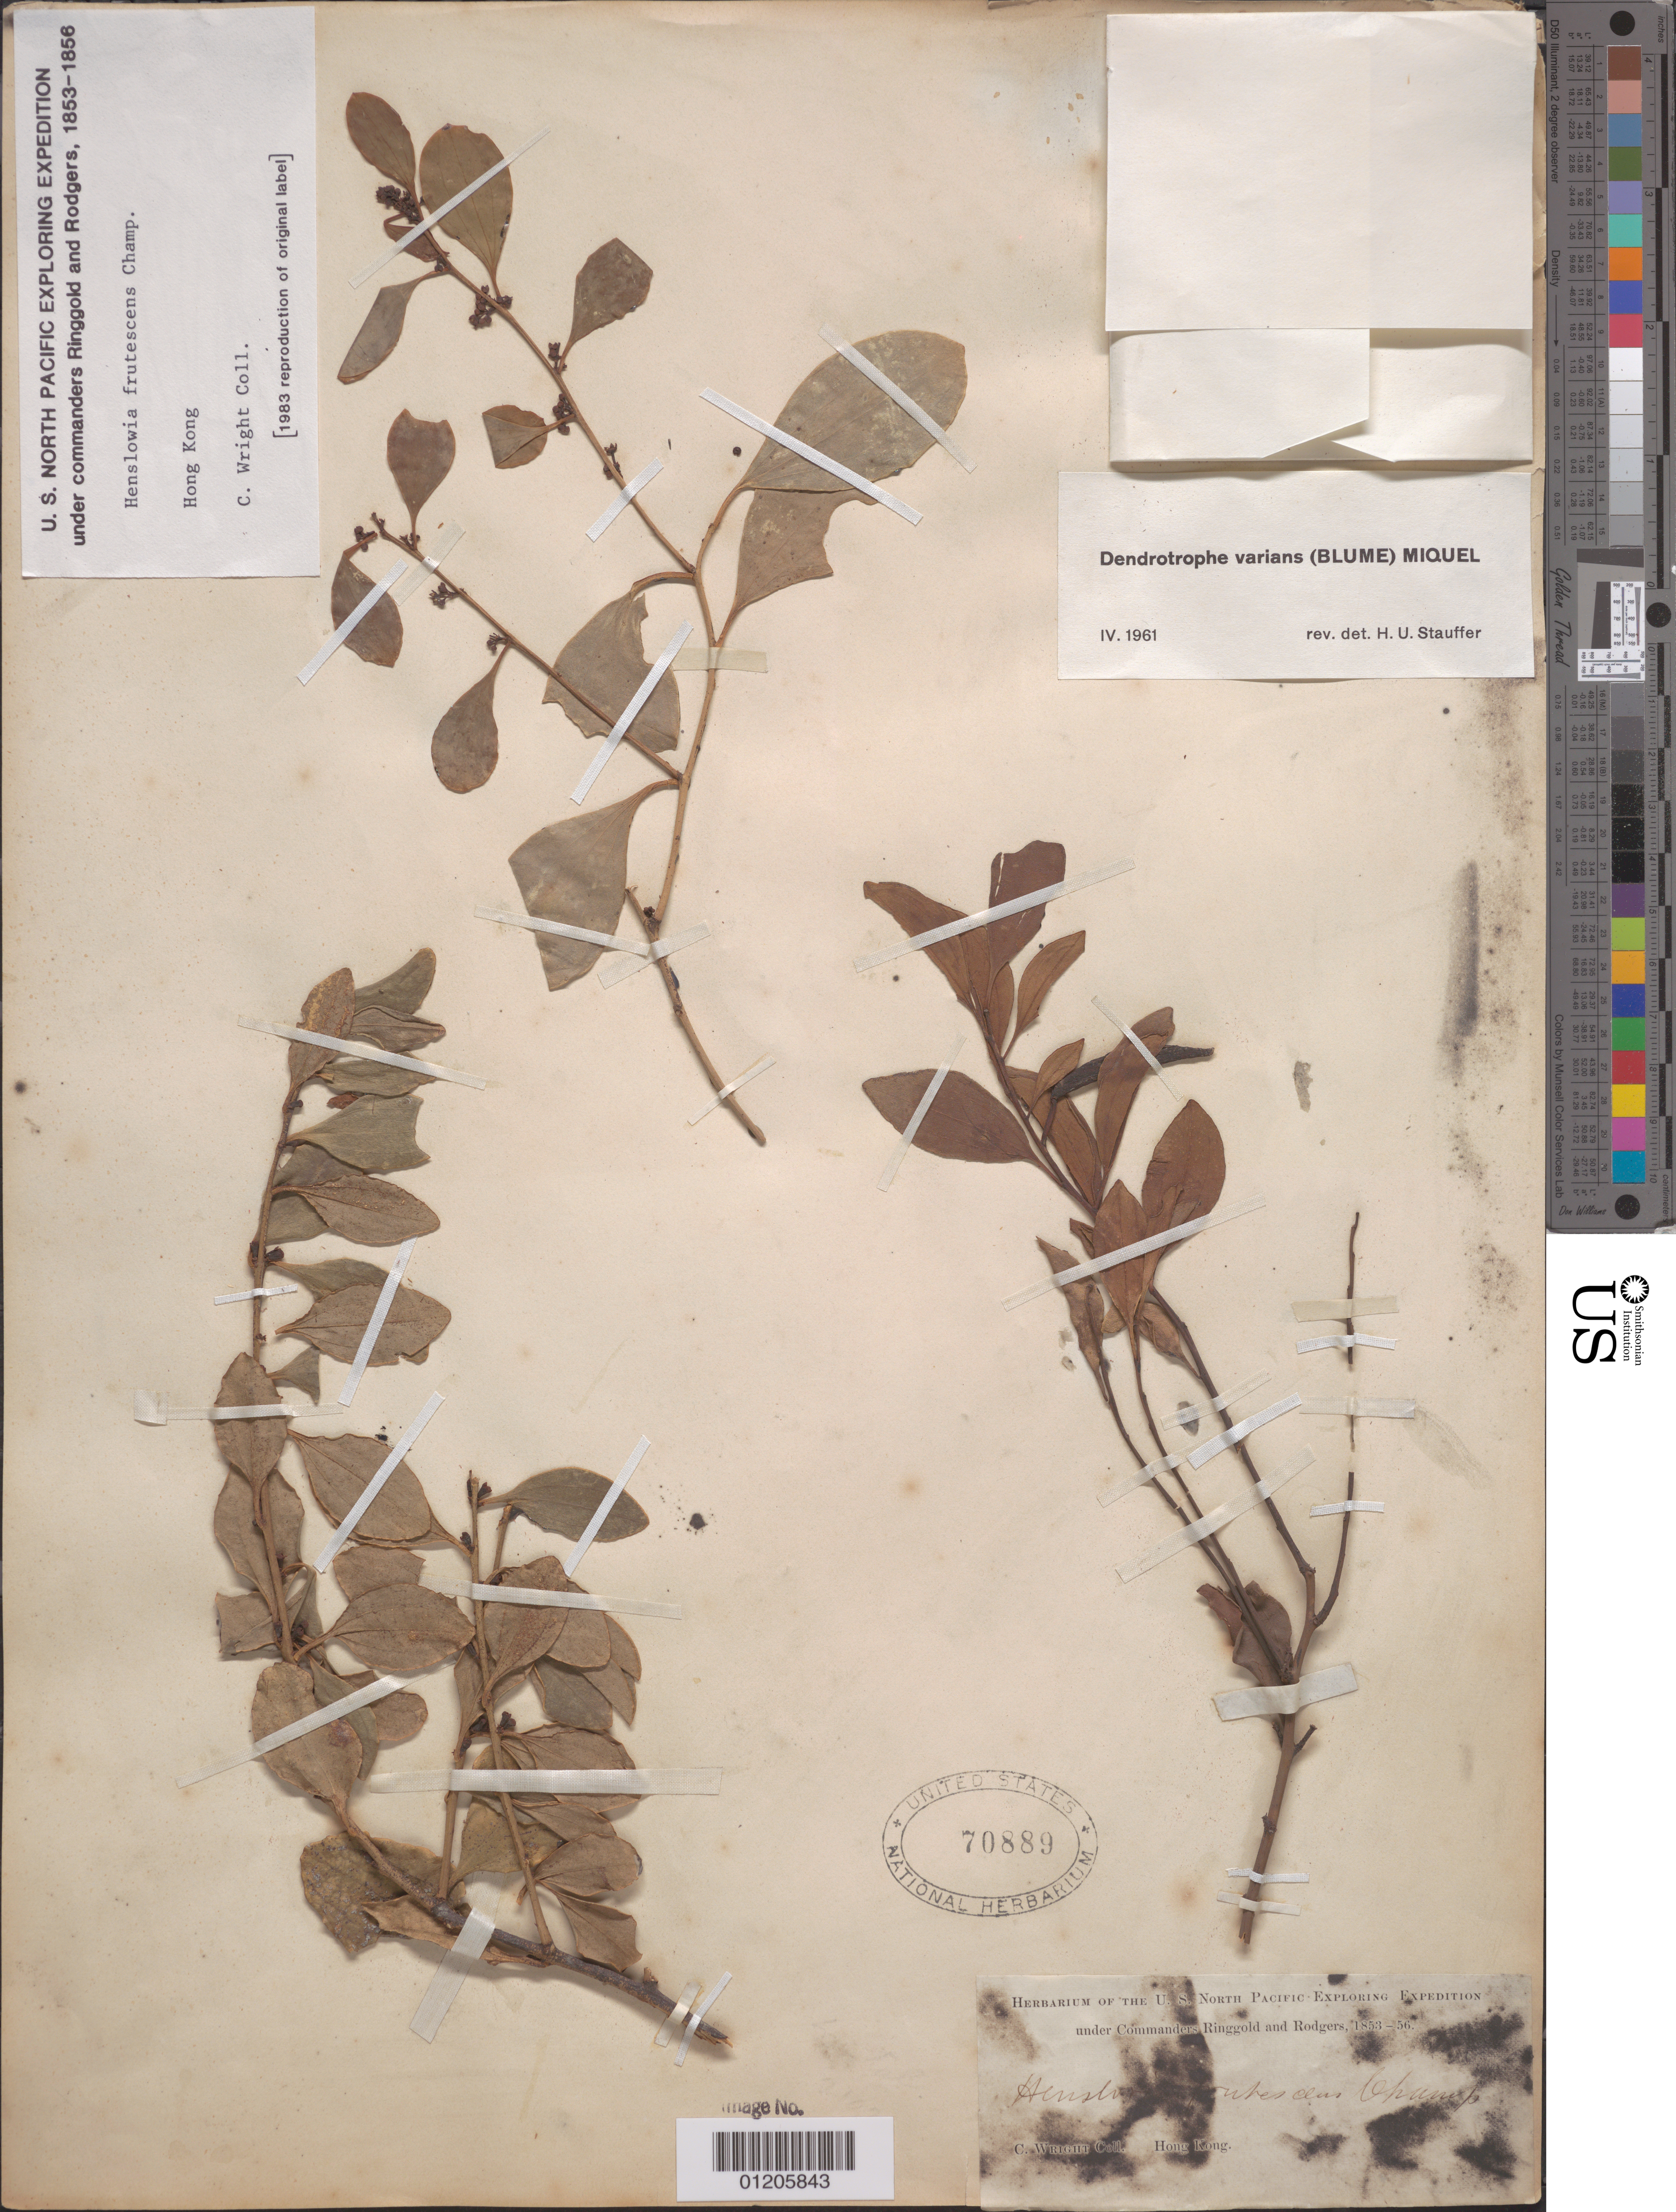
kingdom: Plantae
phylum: Tracheophyta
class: Magnoliopsida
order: Santalales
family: Santalaceae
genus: Henslowia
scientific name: Henslowia frutescens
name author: Benth.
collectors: C. Wright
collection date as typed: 1853 to -- -- 1856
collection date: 1853/1856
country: China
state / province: Hong Kong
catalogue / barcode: US 70889